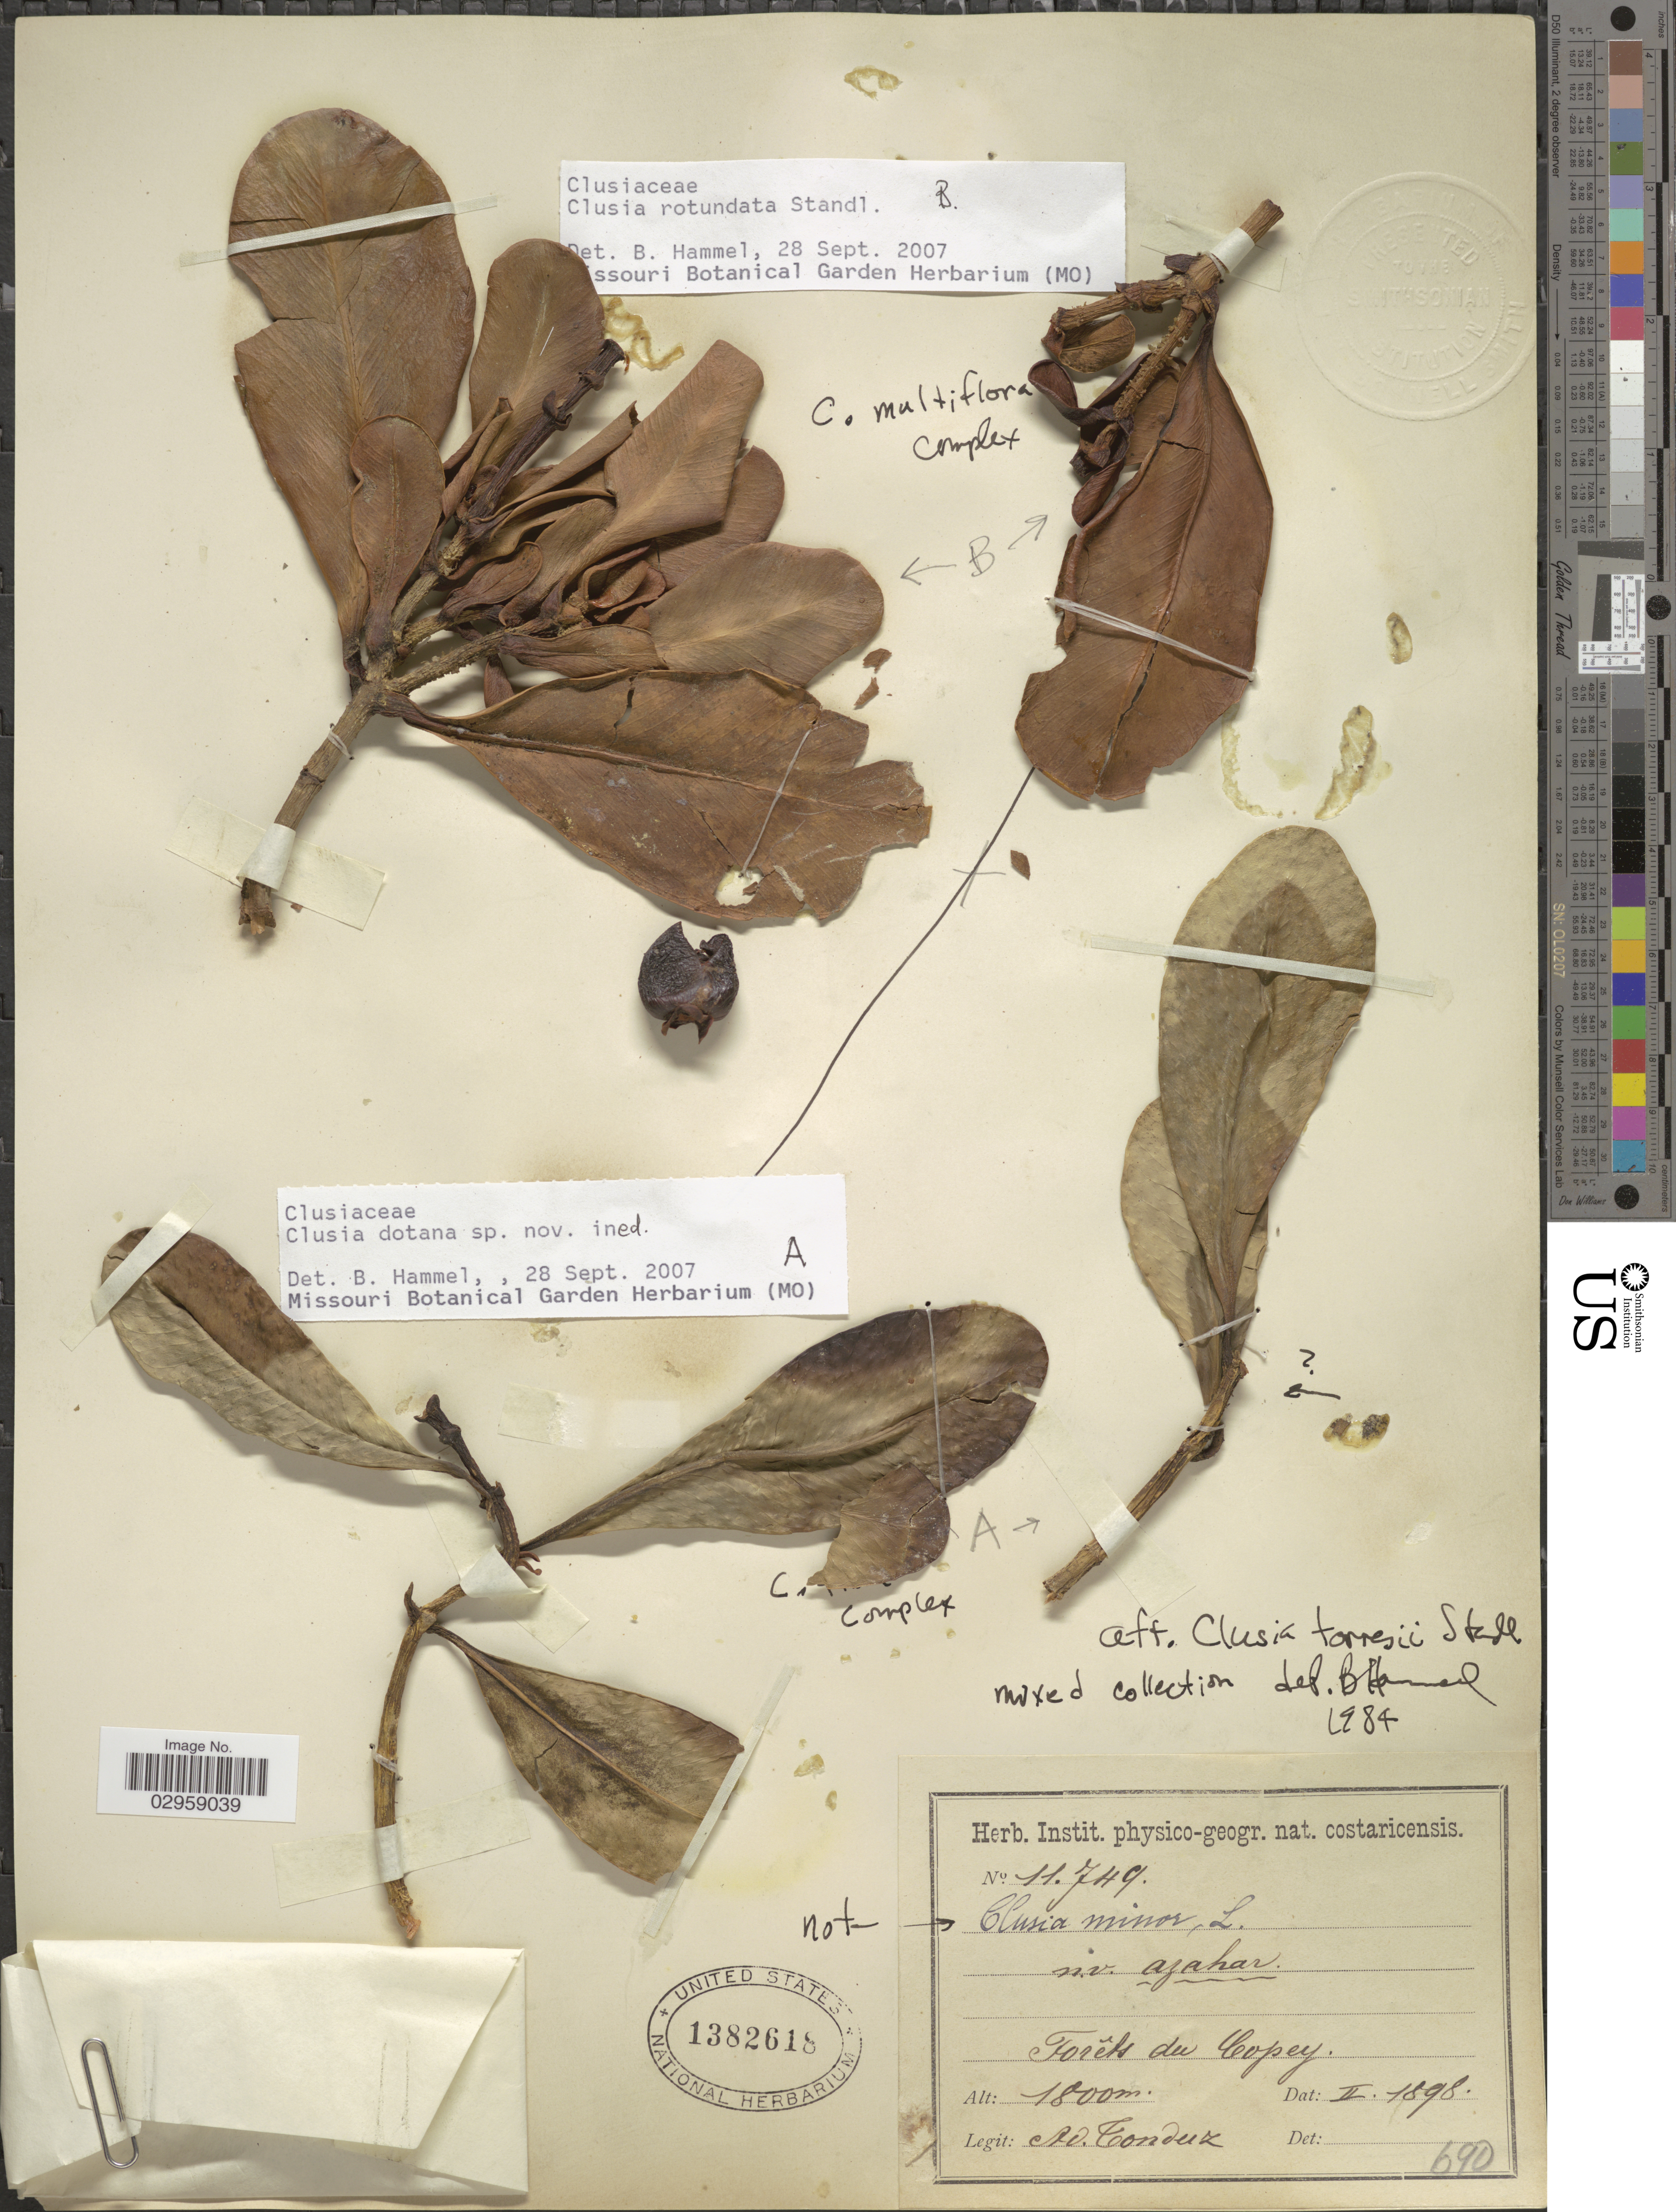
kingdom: Plantae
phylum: Tracheophyta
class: Magnoliopsida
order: Malpighiales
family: Clusiaceae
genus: Clusia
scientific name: Clusia dotana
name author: Hammel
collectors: A. Tonduz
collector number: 11749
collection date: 1898-02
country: Costa Rica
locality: Forêts du Copey.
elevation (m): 1800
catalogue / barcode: US 1382618